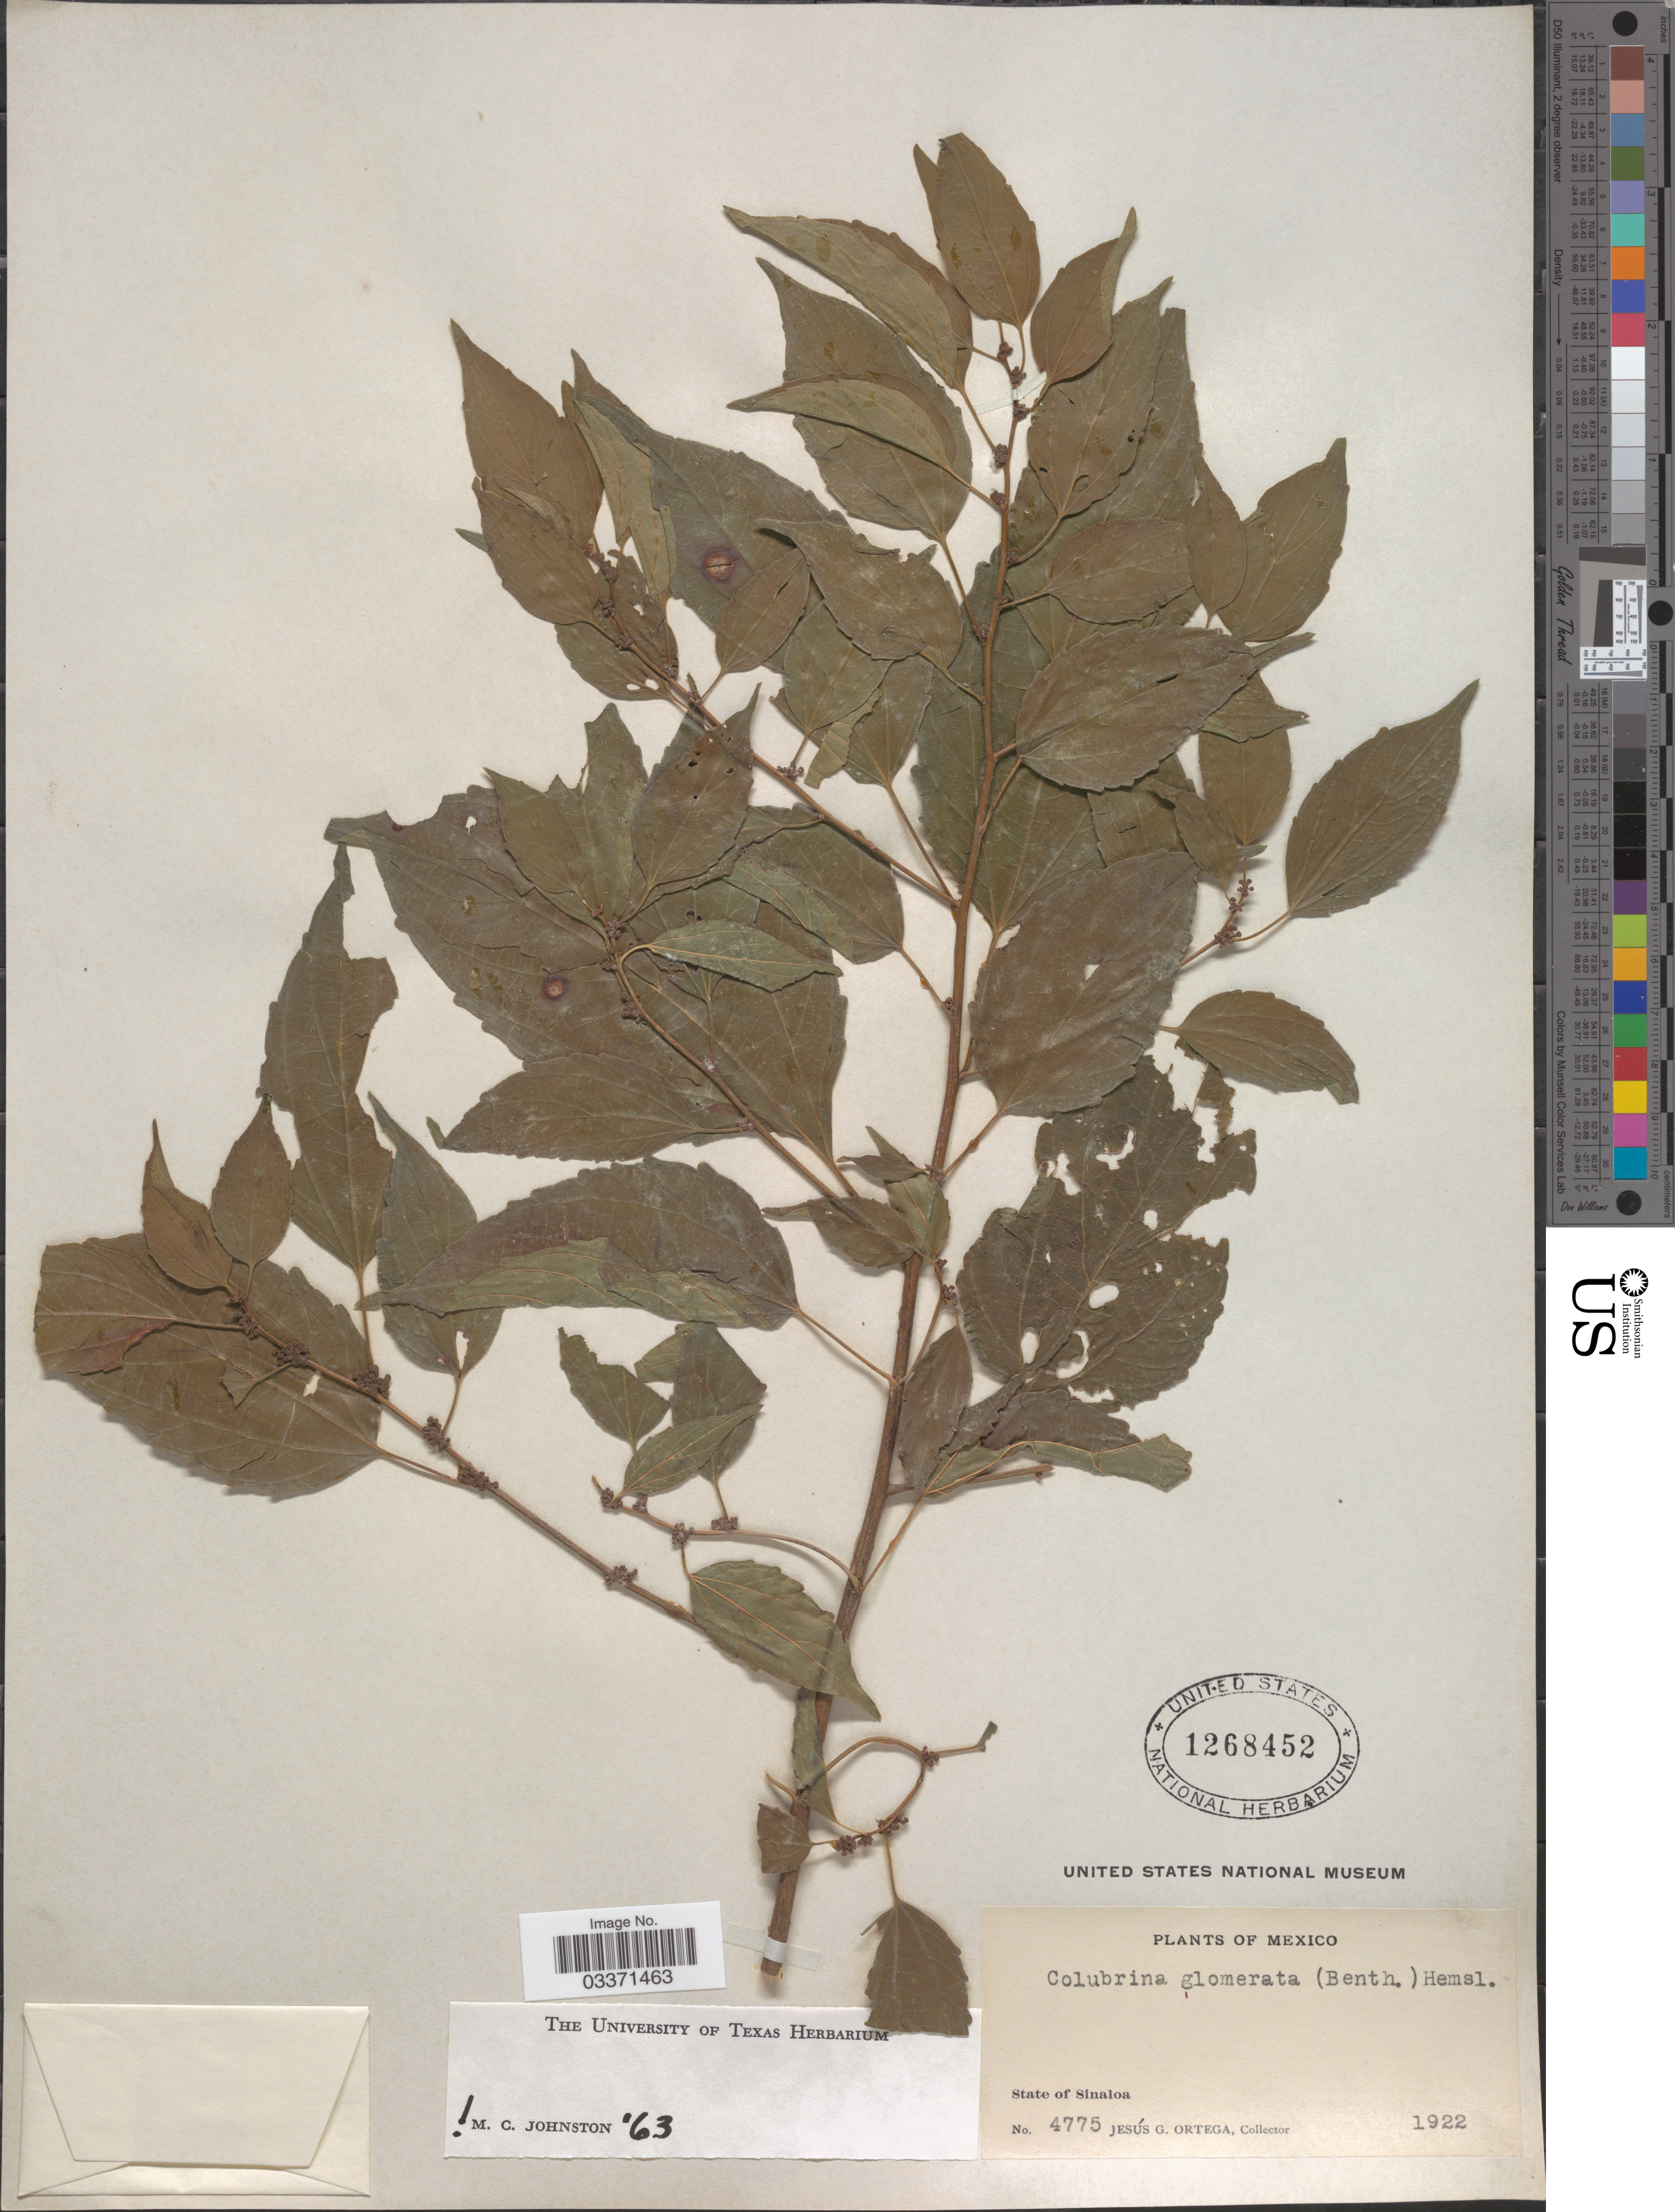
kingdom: Plantae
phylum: Tracheophyta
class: Magnoliopsida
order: Rosales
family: Rhamnaceae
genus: Colubrina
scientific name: Colubrina glabra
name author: S. Watson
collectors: J. Ortega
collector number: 4775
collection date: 1922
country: Mexico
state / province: Sinaloa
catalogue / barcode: US 1268452